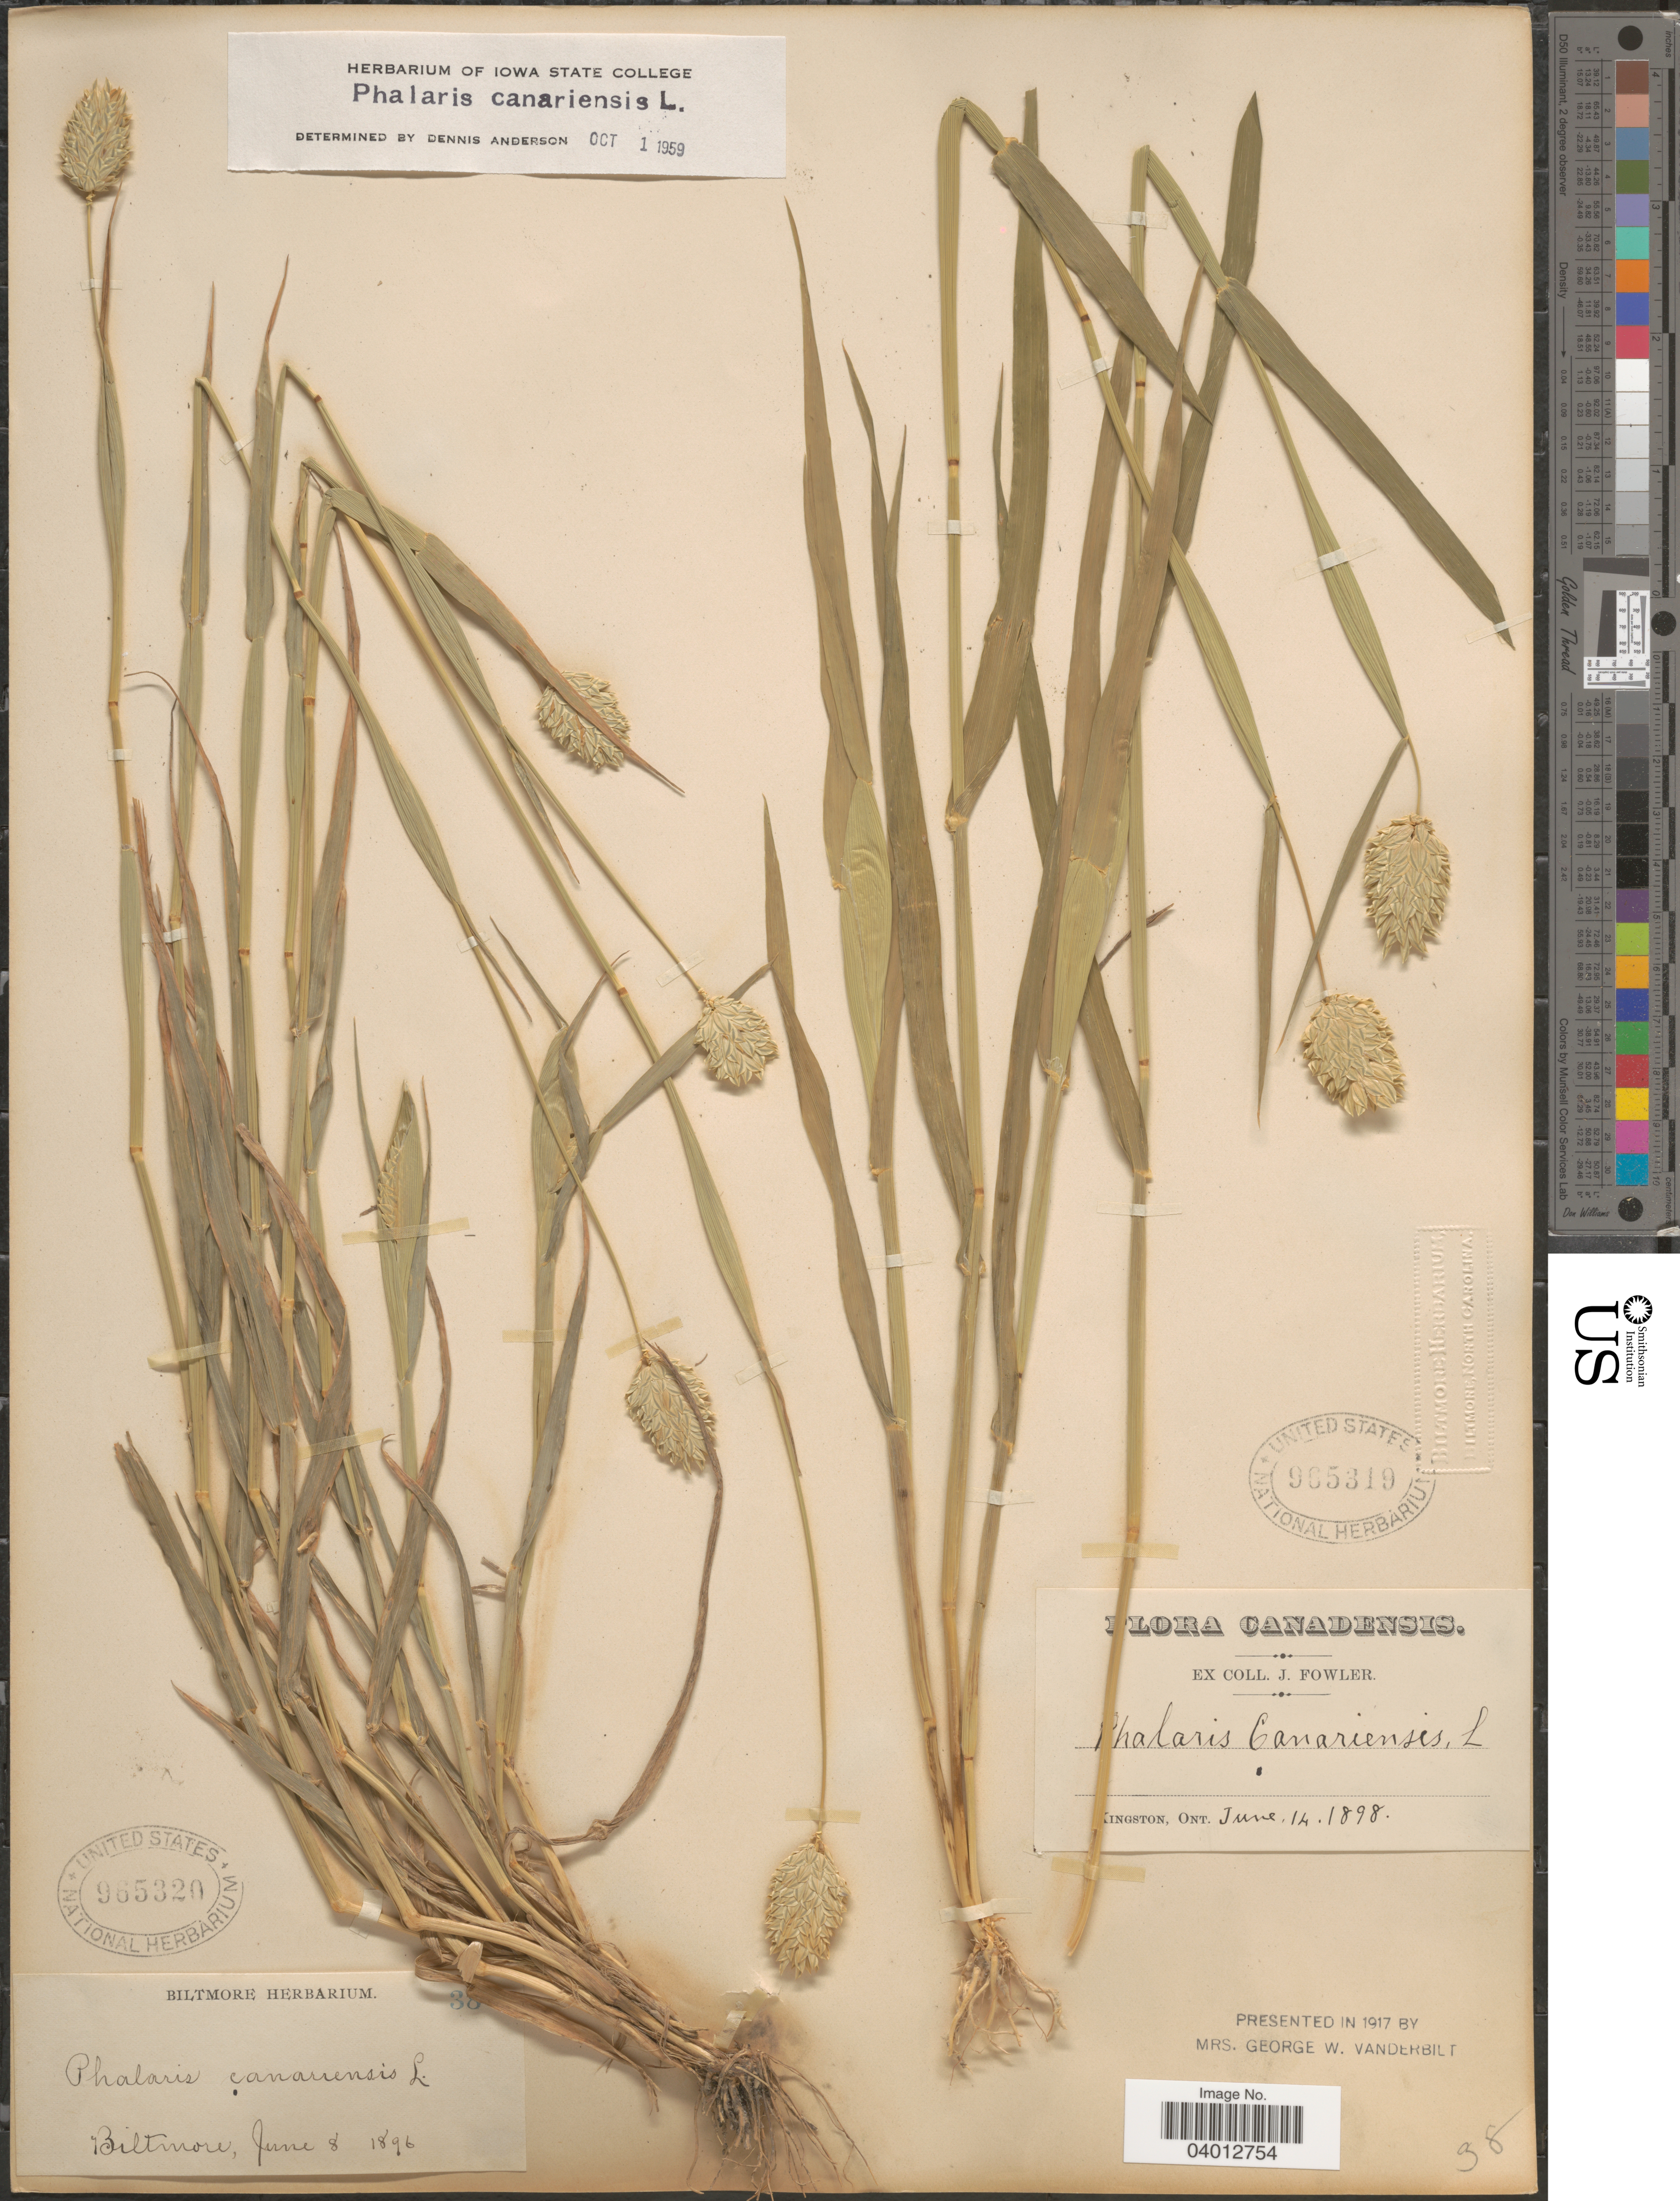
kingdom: Plantae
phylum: Tracheophyta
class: Liliopsida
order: Poales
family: Poaceae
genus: Phalaris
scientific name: Phalaris canariensis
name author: L.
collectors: ex herb. Biltmore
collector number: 38*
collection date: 1896-06-08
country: United States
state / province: North Carolina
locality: Biltmore.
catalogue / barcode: US 965320